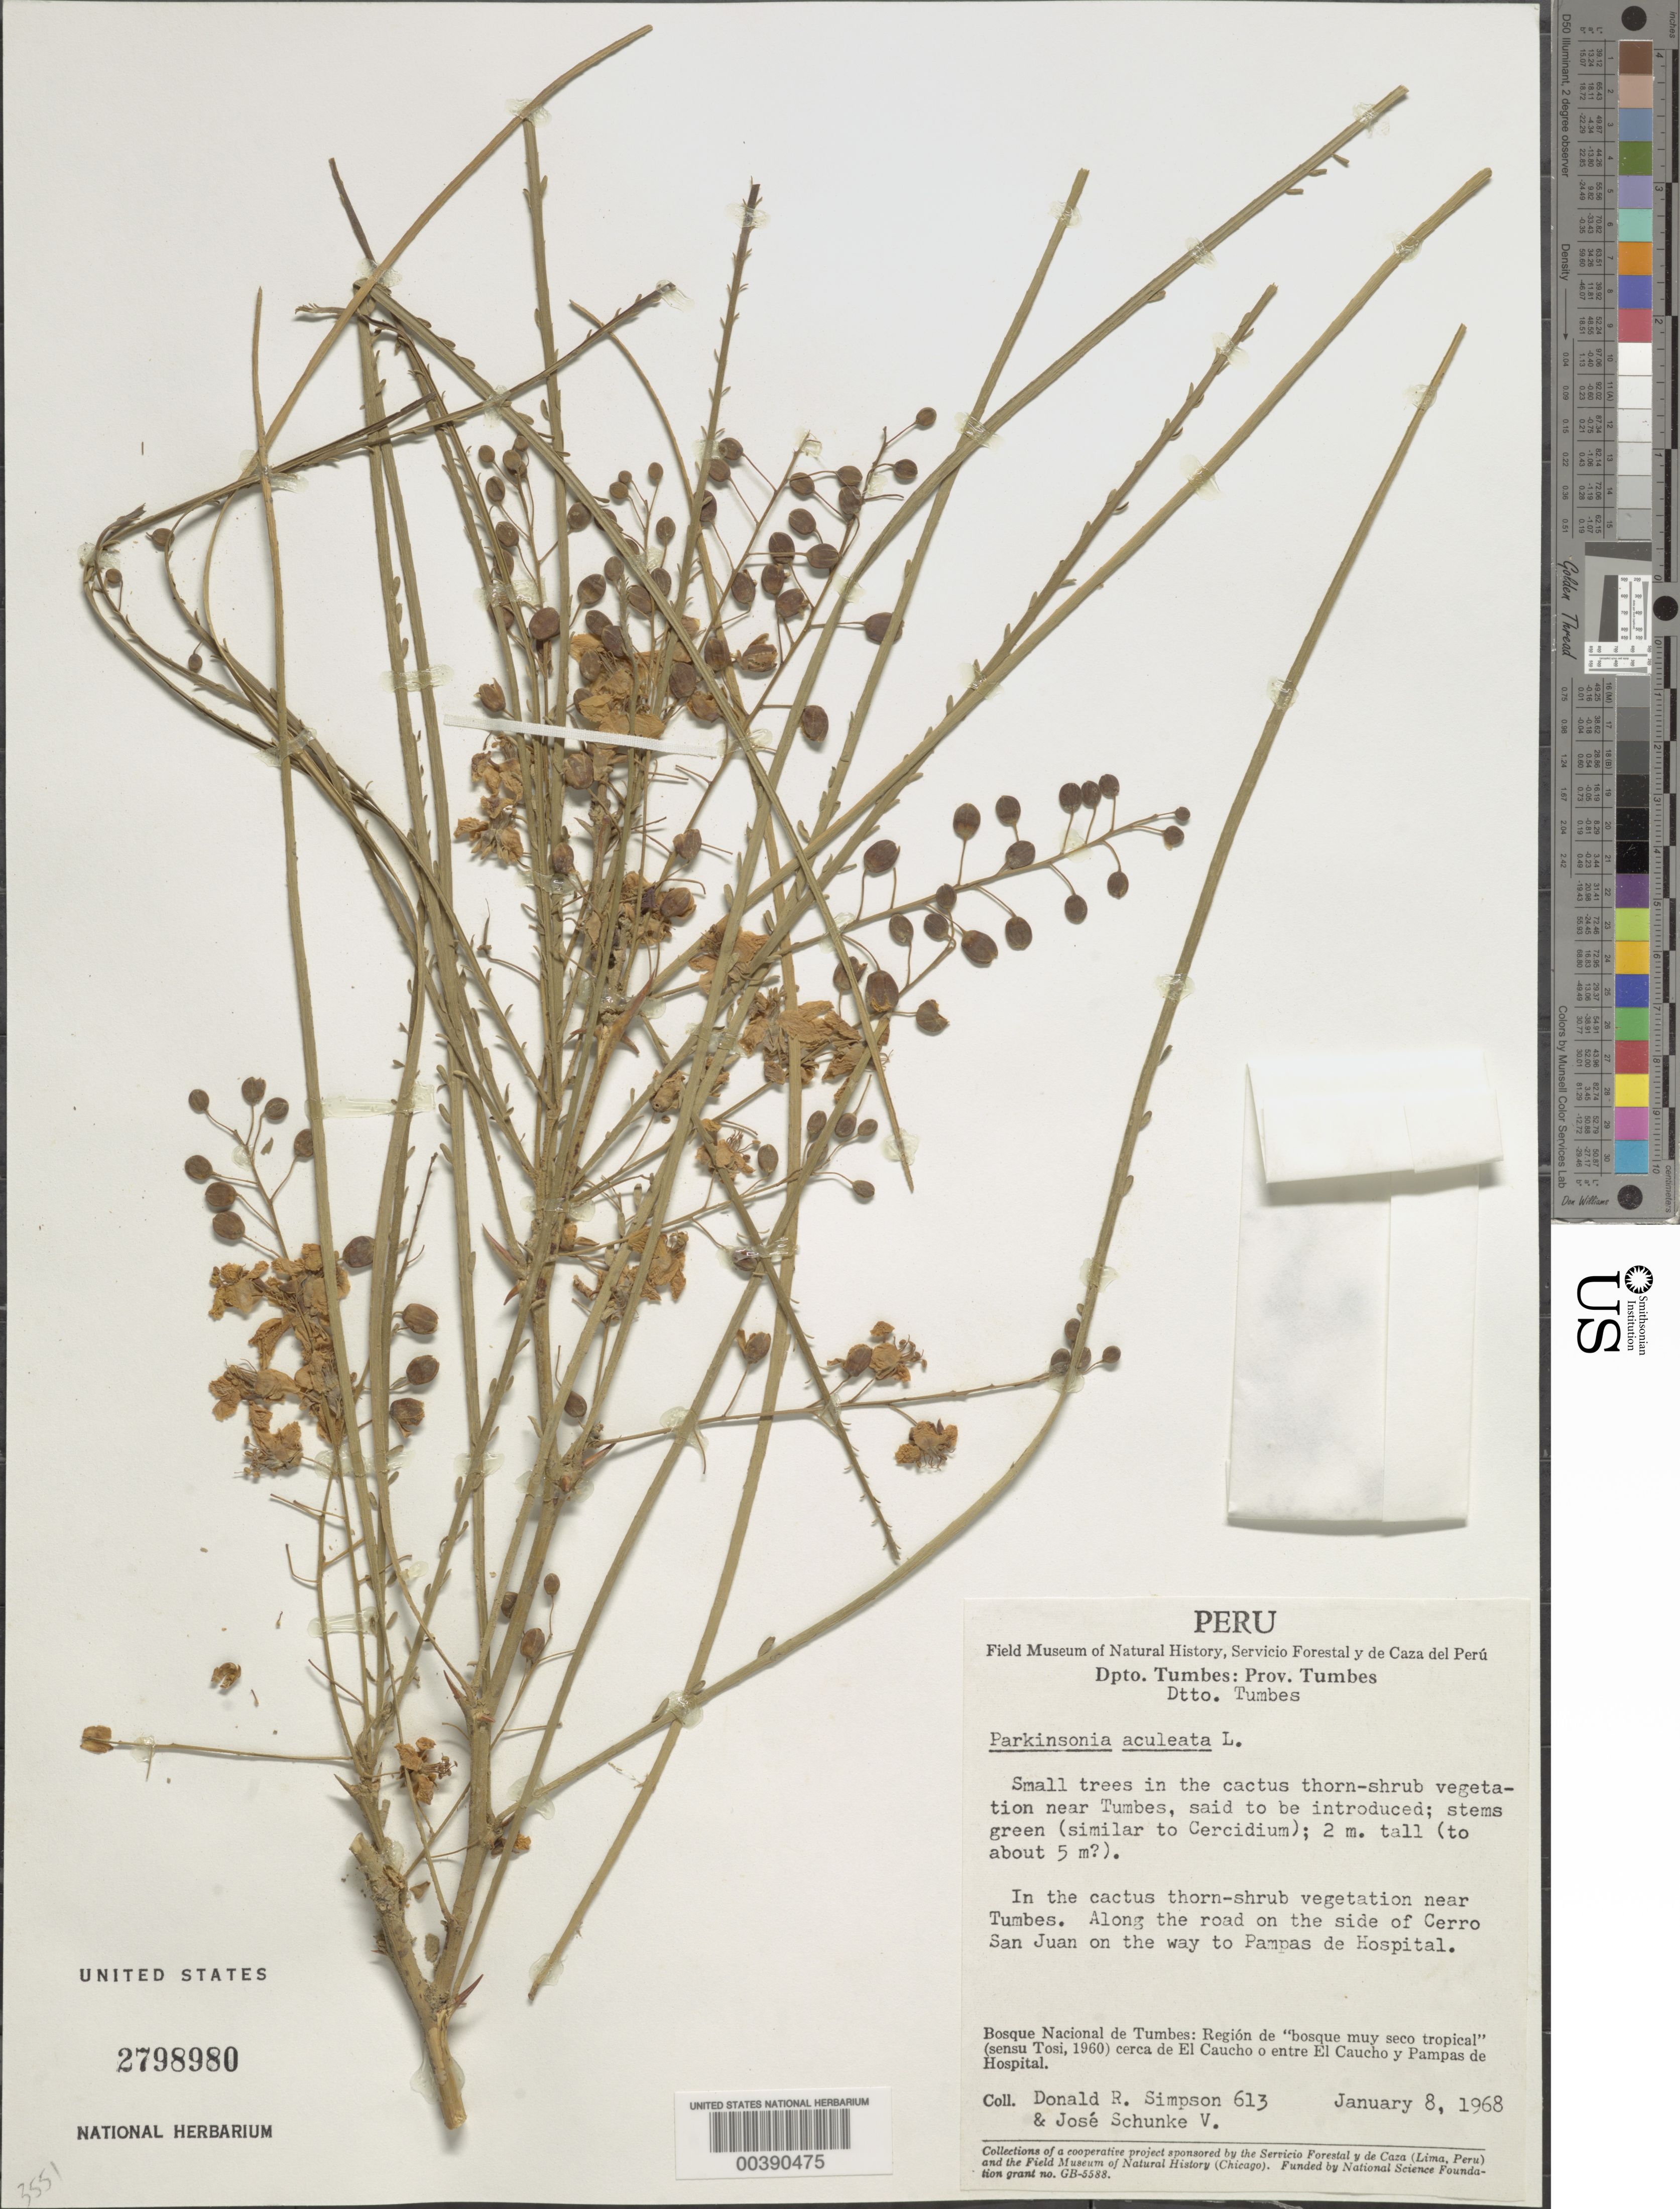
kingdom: Plantae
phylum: Tracheophyta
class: Magnoliopsida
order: Fabales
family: Fabaceae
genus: Parkinsonia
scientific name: Parkinsonia aculeata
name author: L.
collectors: D. R. Simpson & J. M. Schunke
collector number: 613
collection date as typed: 08 Jan 1968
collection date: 1968-01-08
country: Peru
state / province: Tumbes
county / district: Tumbes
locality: Side of cerro san juan on the way to pampas de hospital; ca caucho o entre el caucho y pampas de hospital; tumbes dist.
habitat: In cactus thorn-shrub vegetation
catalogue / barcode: US 2798980